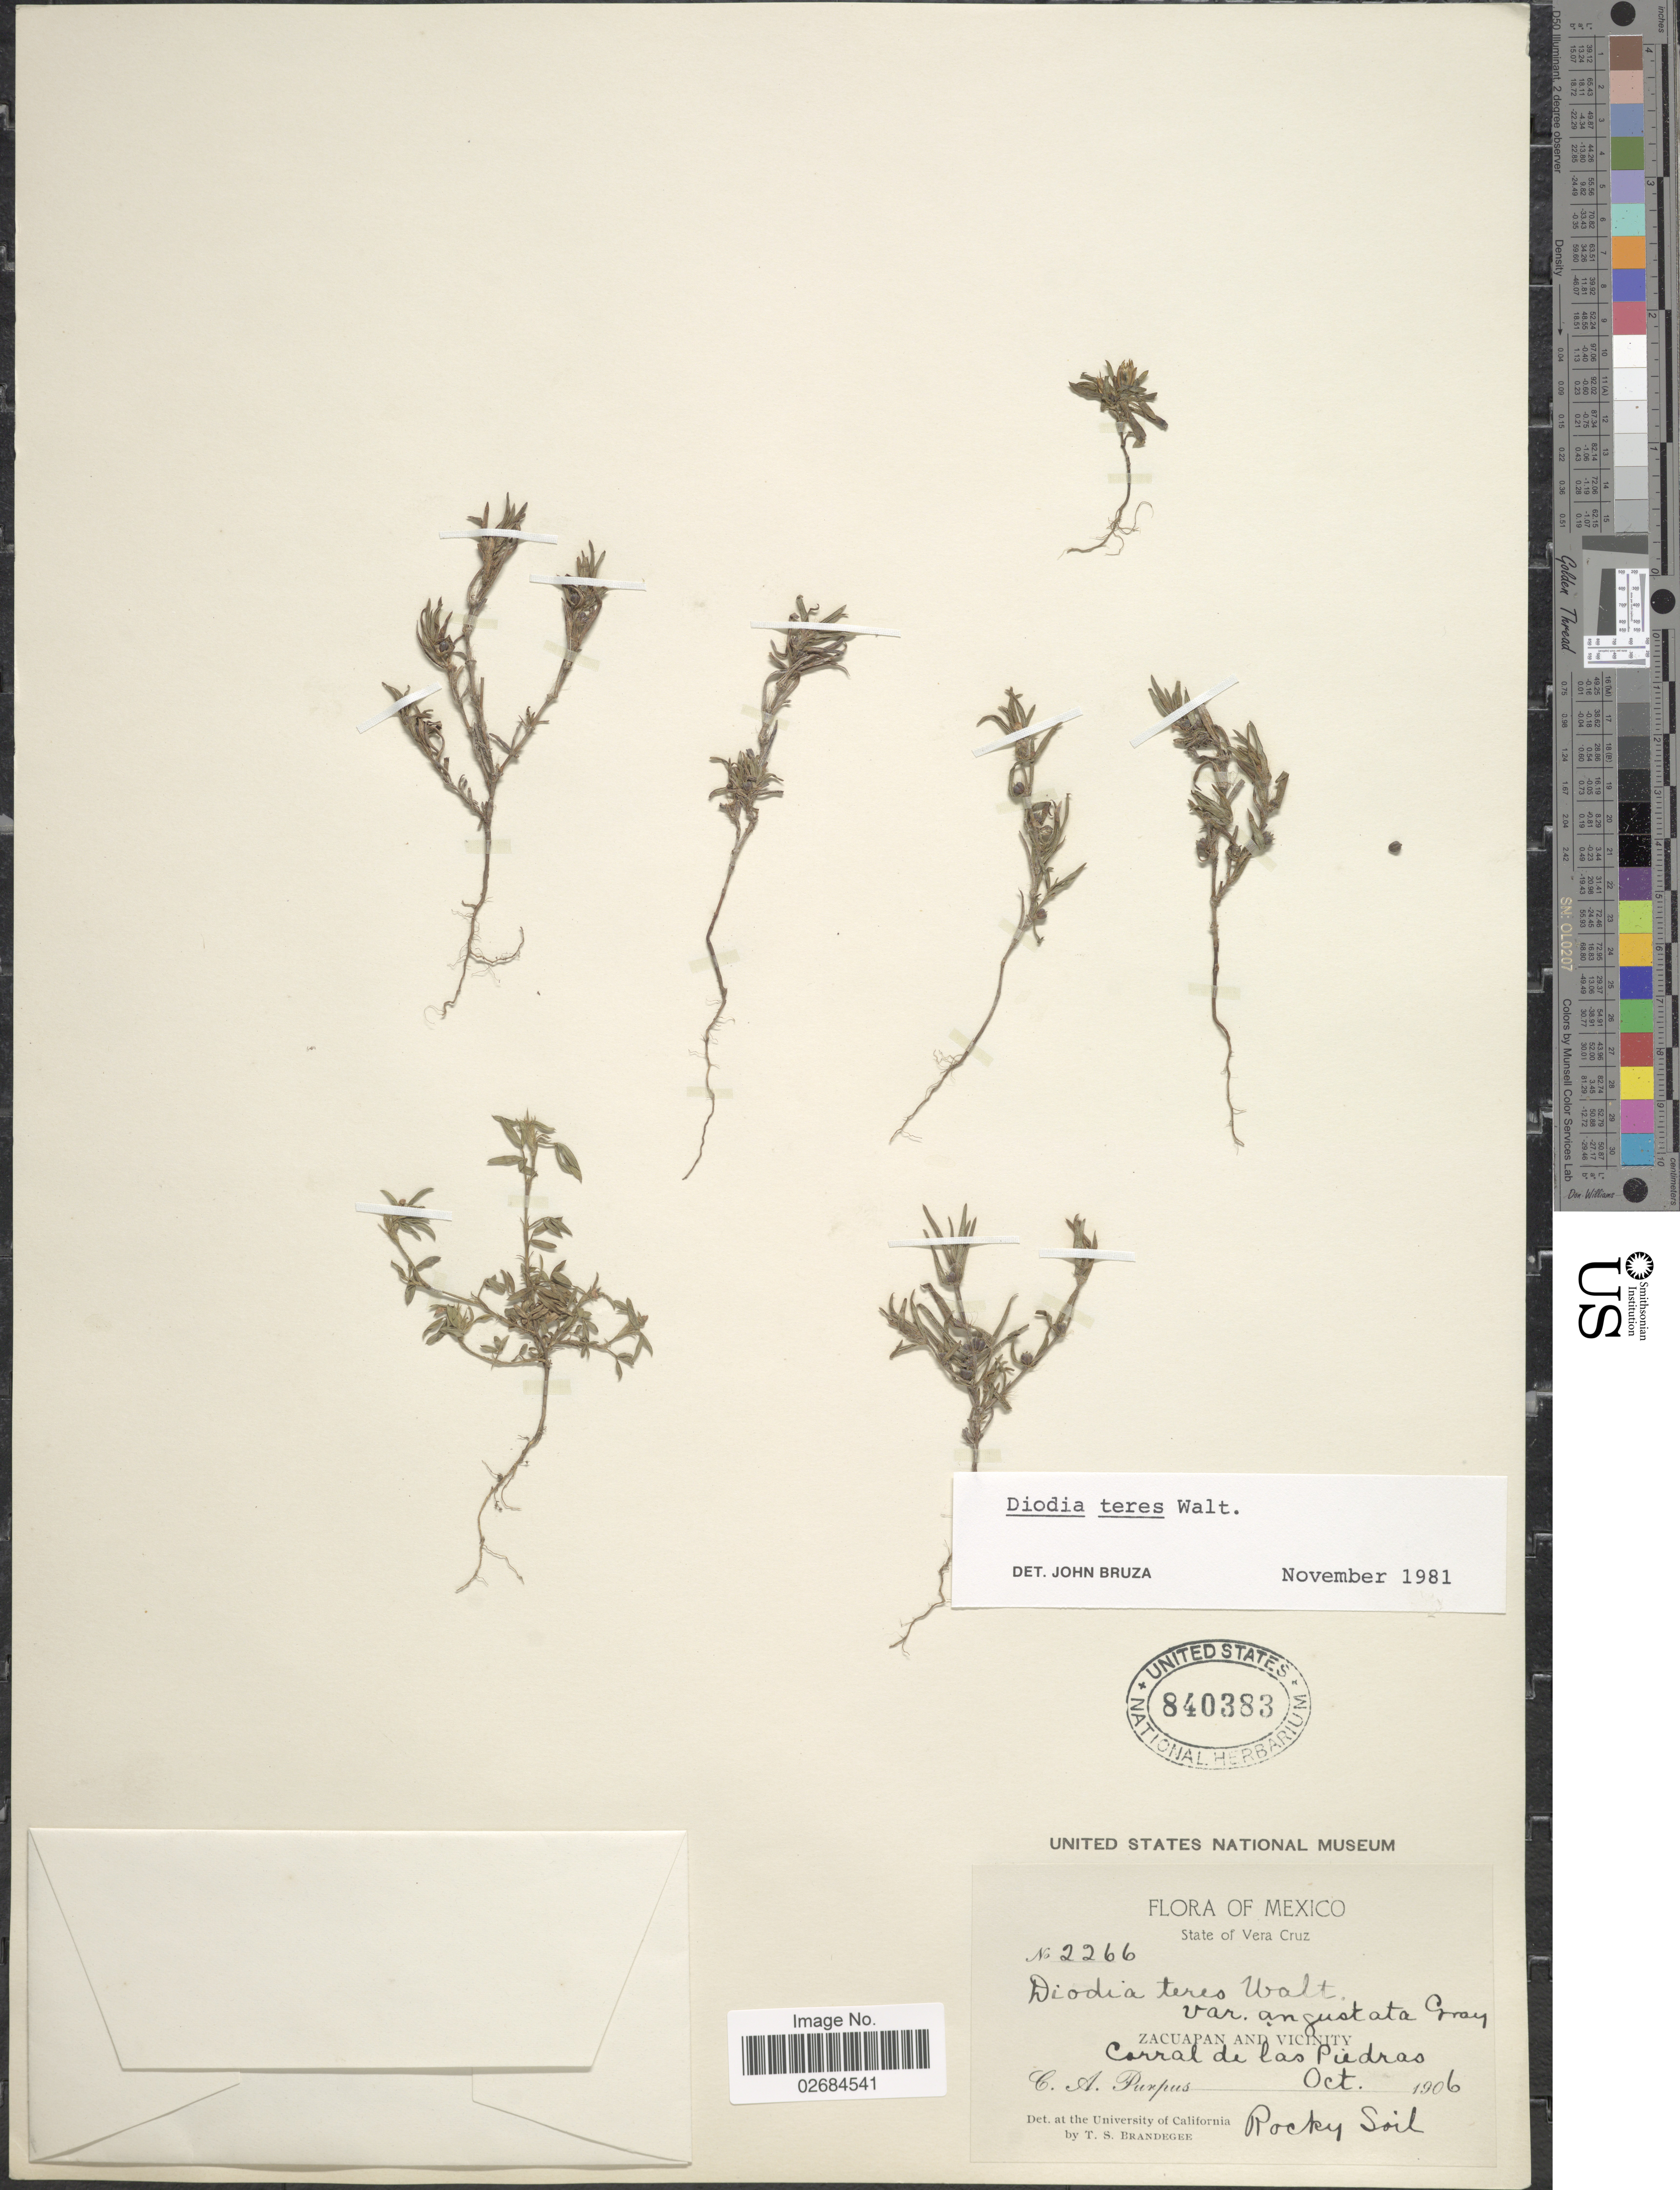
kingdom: Plantae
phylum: Tracheophyta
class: Magnoliopsida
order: Gentianales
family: Rubiaceae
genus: Diodia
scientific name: Diodia teres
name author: Walter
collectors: C. A. Purpus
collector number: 2266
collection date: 1906-10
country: Mexico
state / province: Veracruz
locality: Vera Cruz. Zacuapan and vicinity. Corral de las Piedras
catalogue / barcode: US 840383